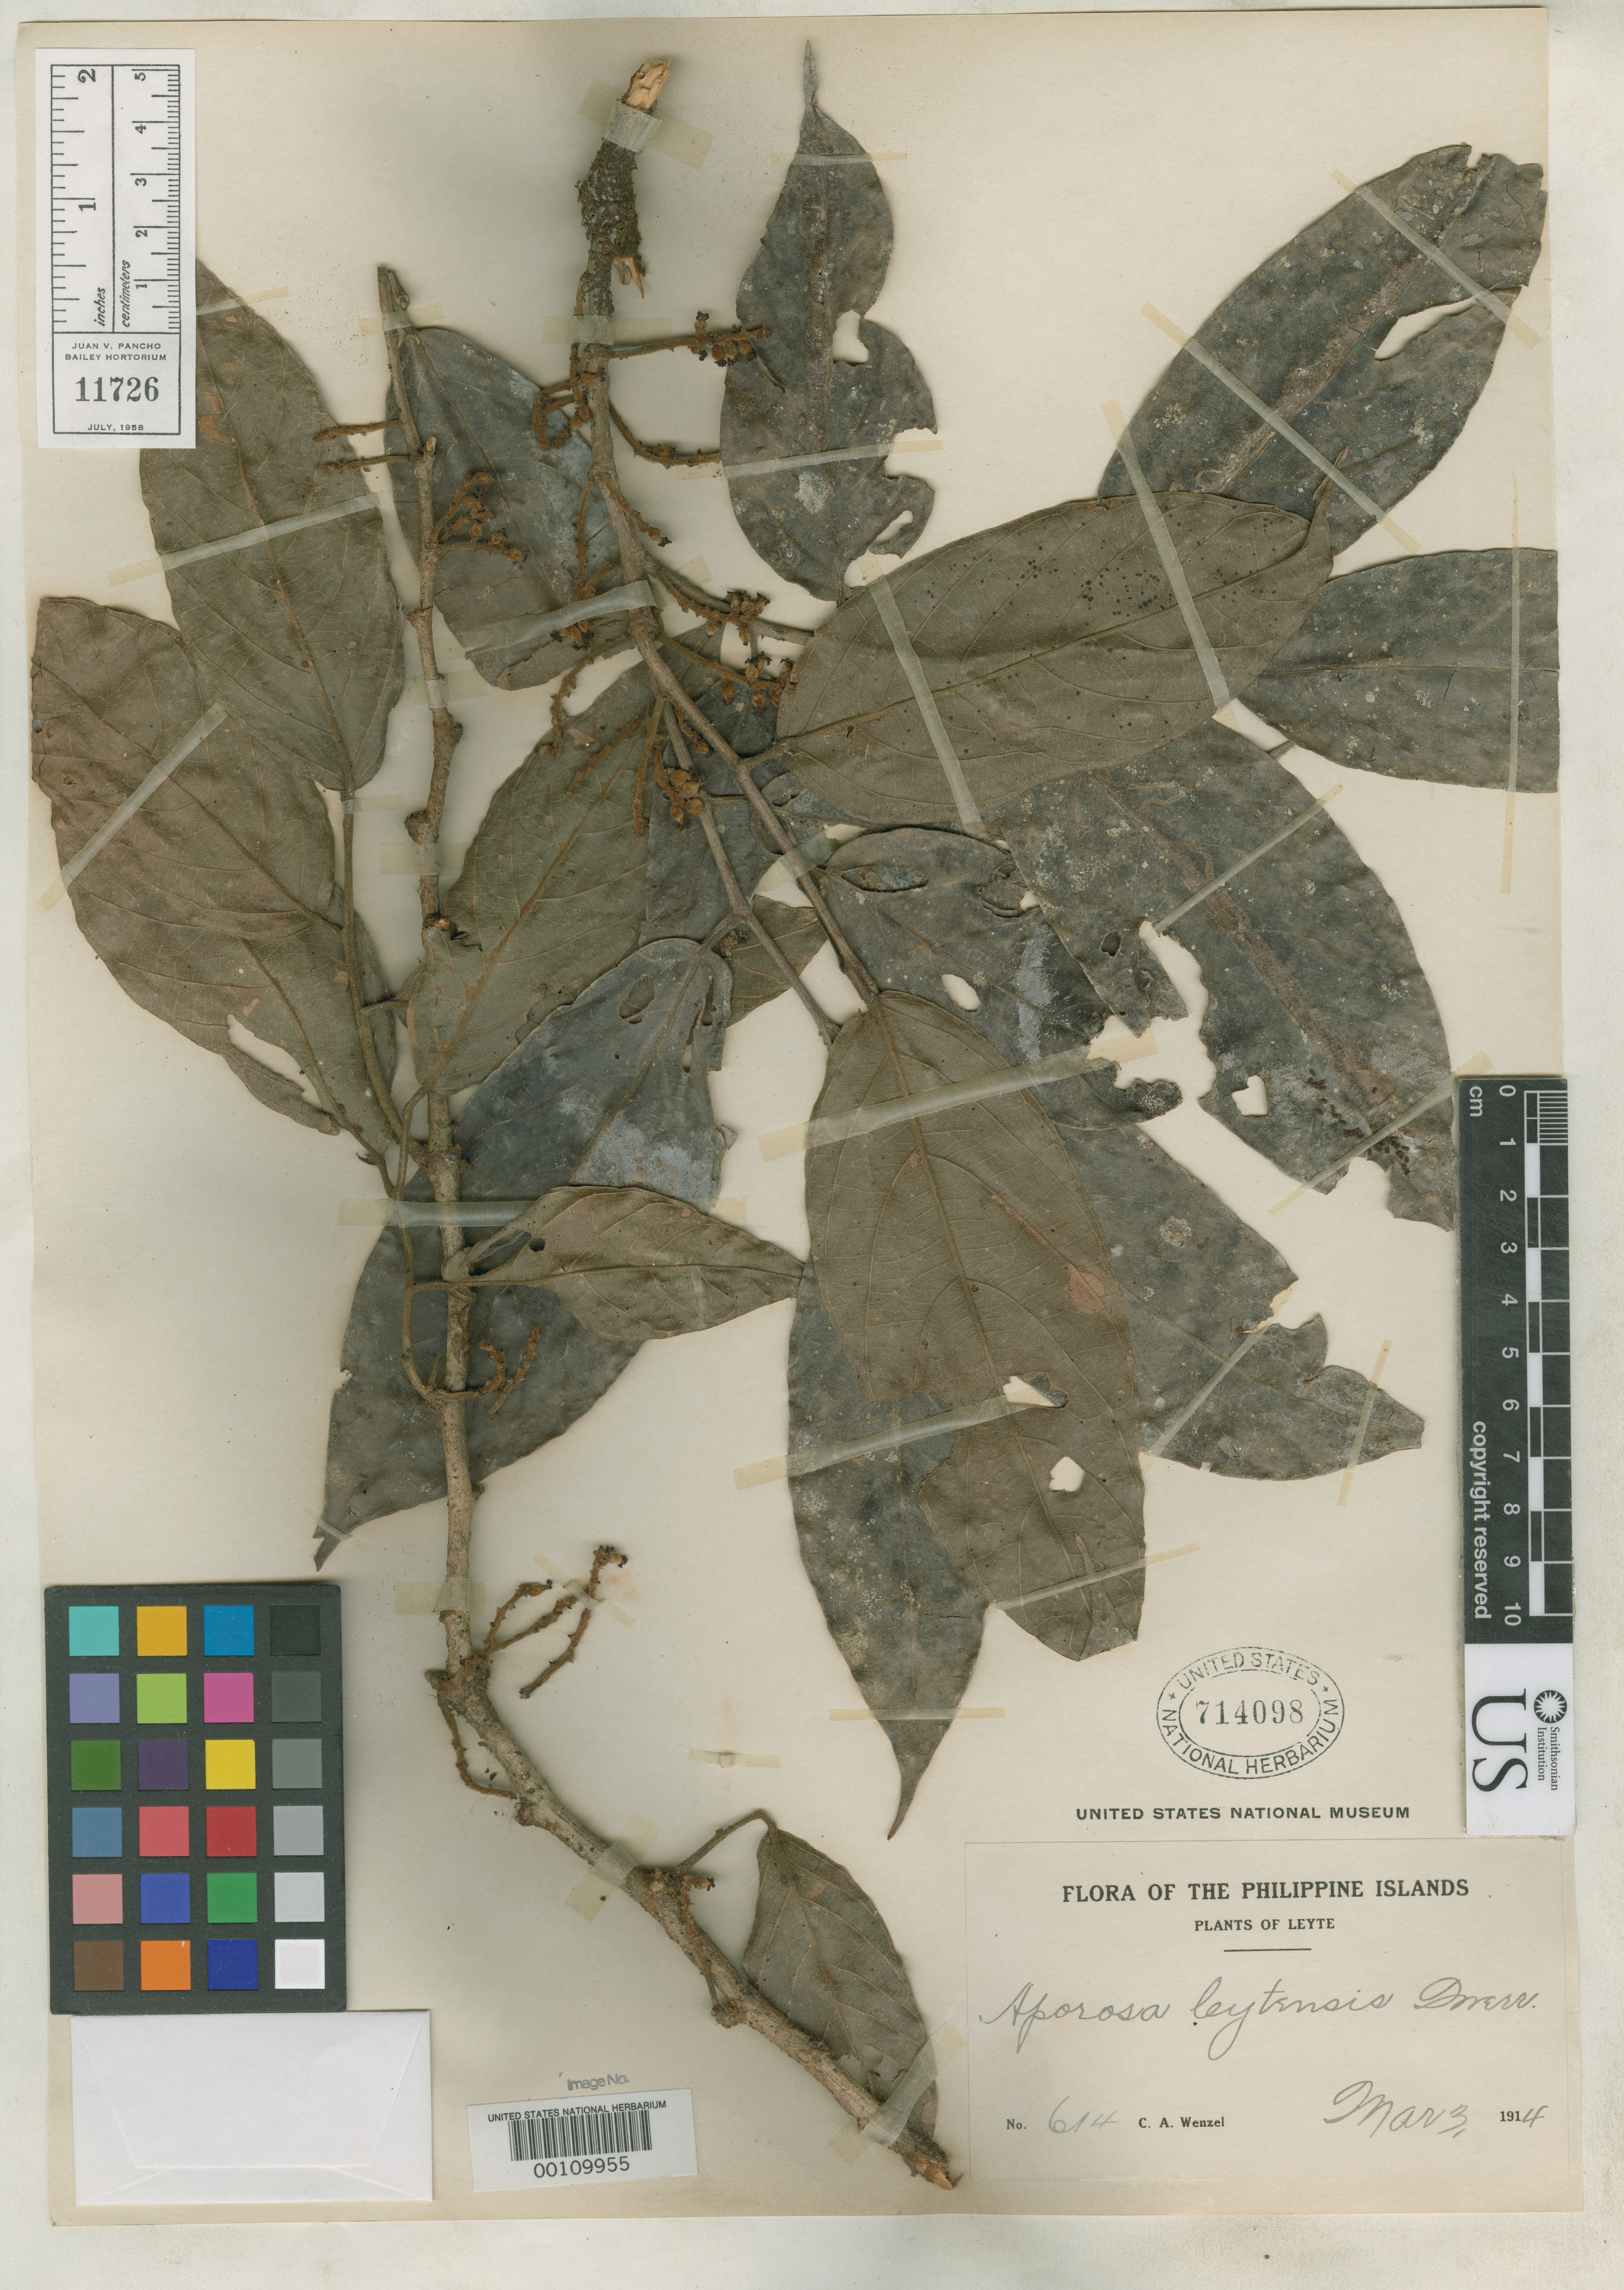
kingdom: Plantae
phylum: Tracheophyta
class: Magnoliopsida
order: Malpighiales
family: Phyllanthaceae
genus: Aporosa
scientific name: Aporosa leytensis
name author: Merr.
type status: Isotype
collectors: C. Wenzel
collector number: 614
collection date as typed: Feb. 27, 1914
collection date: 1914-02-27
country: Philippines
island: Leyte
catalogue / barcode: US 714098